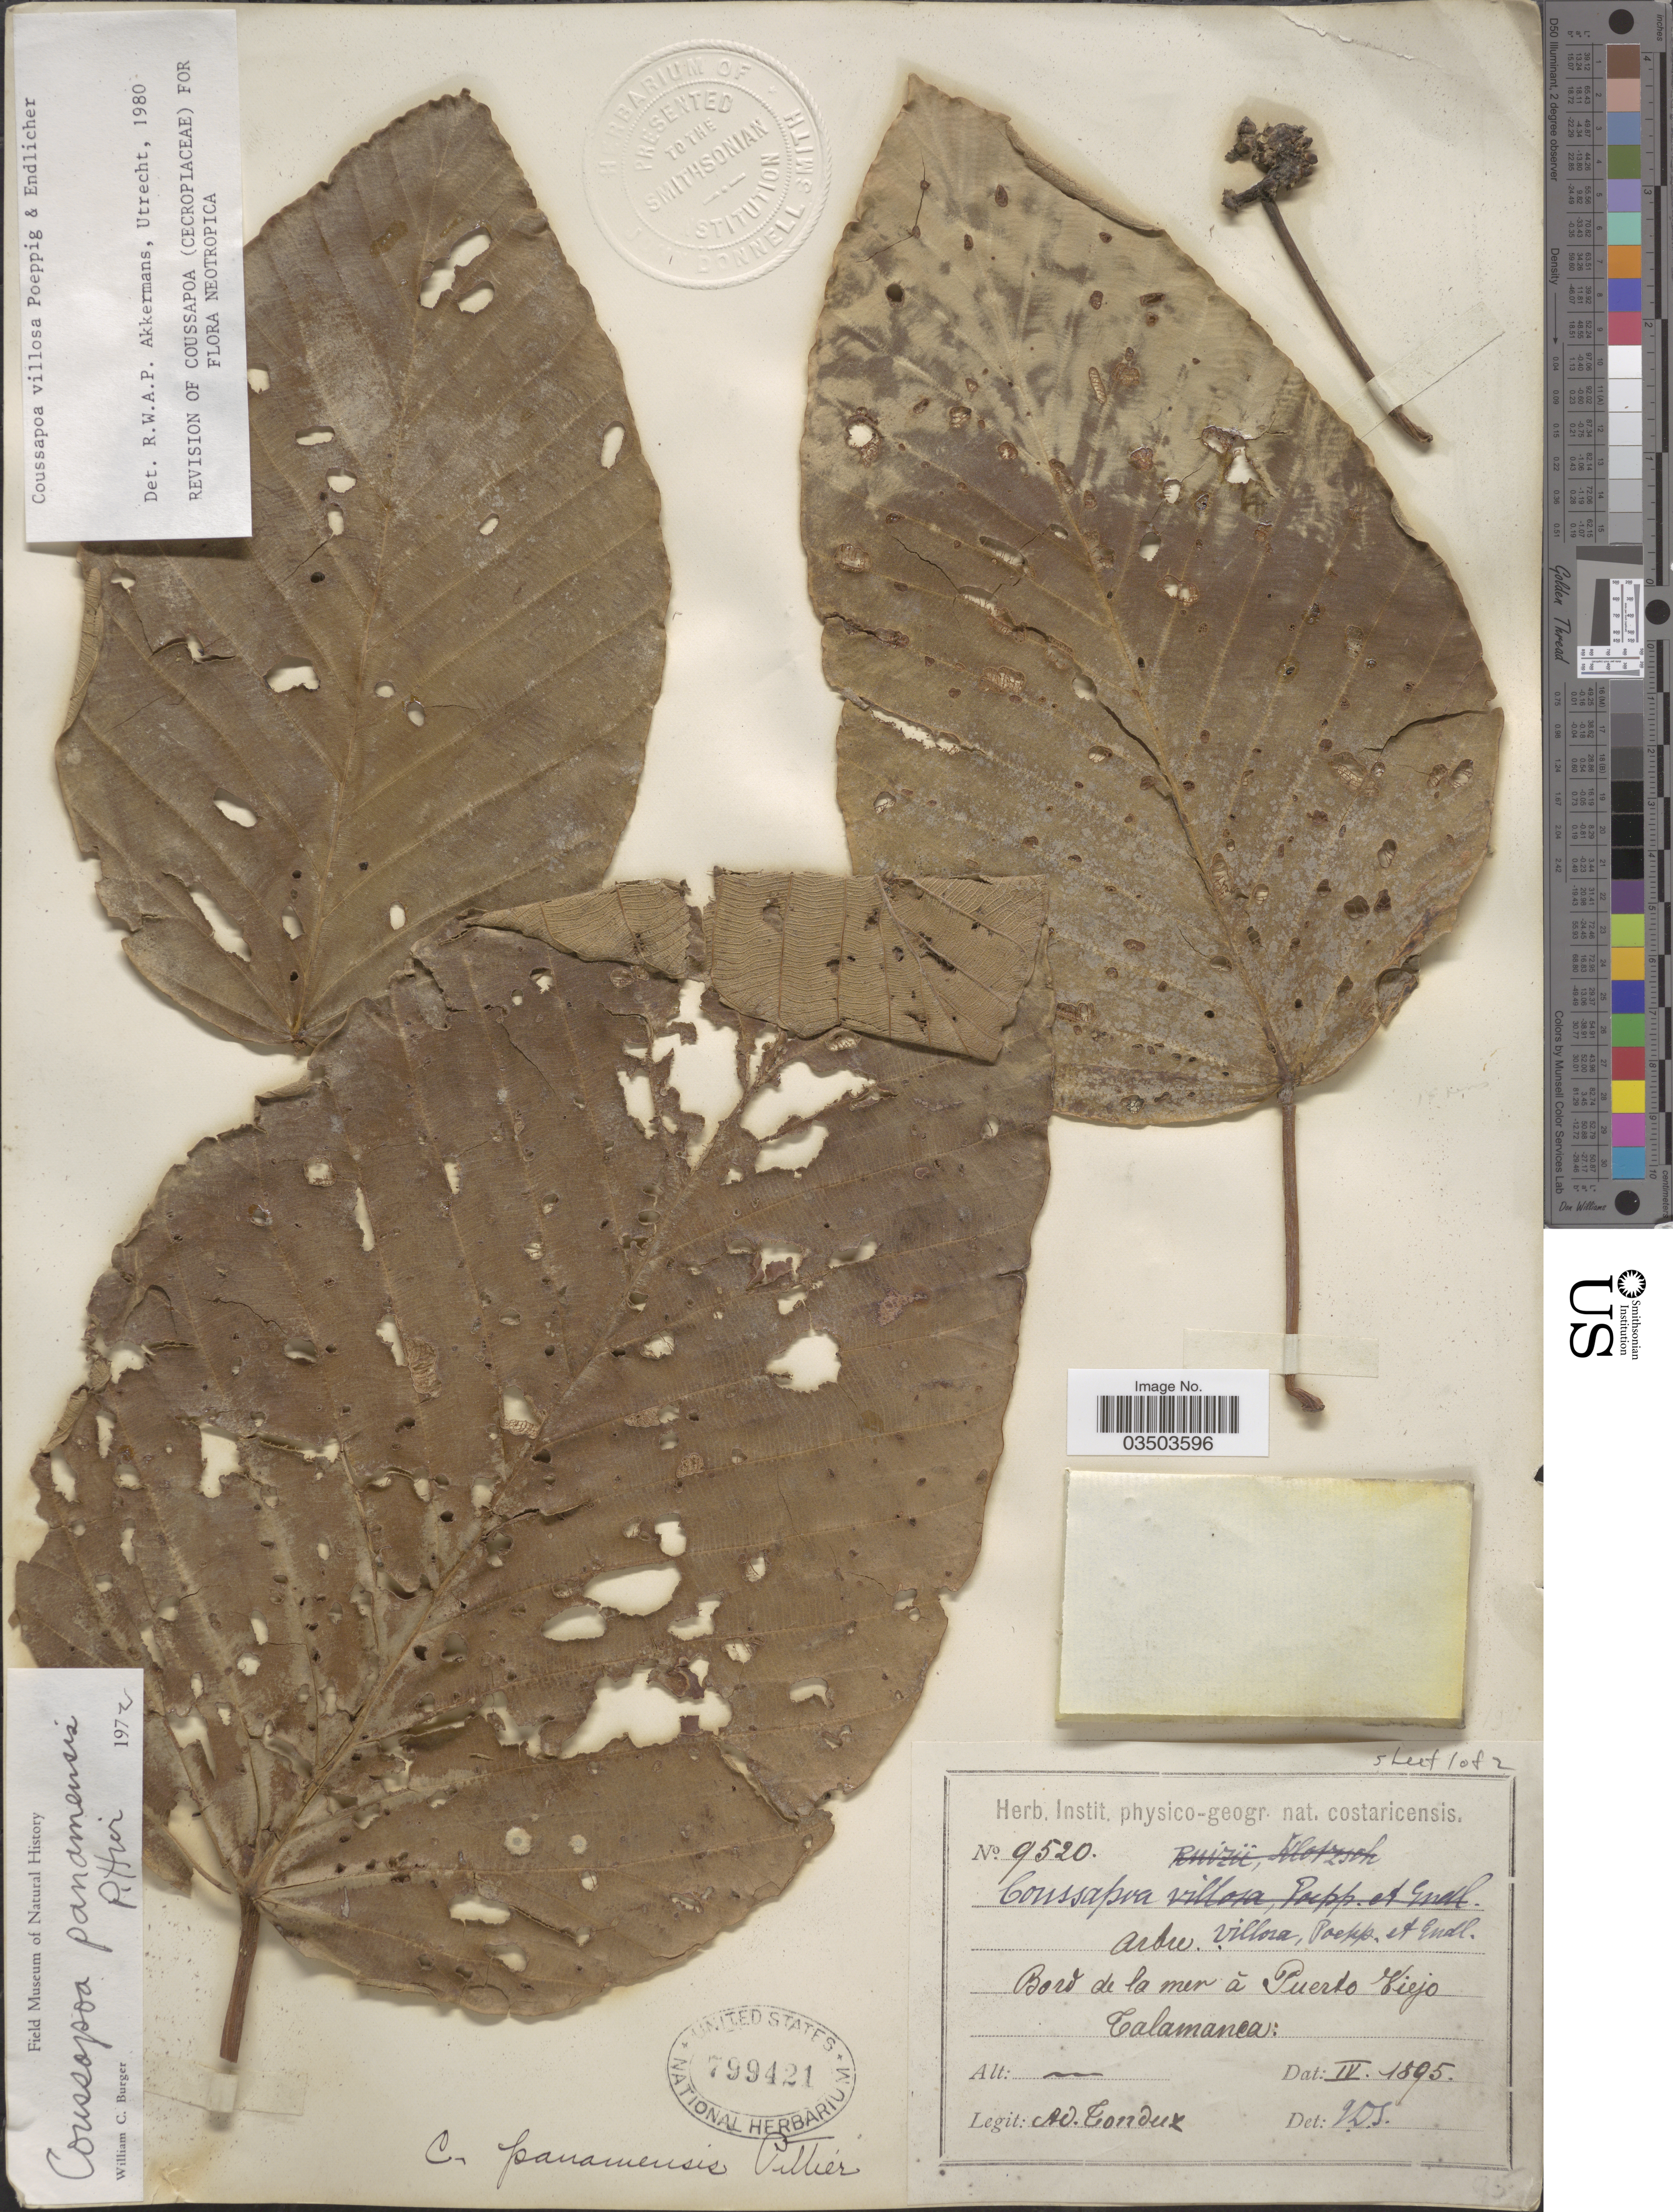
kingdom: Plantae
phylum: Tracheophyta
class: Magnoliopsida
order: Rosales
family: Urticaceae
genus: Coussapoa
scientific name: Coussapoa villosa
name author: Poepp. & Endl.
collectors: A. Tonduz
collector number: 9520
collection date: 1895-04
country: Costa Rica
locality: Bord de la mer á Puerto Viejo. Talamanca.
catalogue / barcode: US 799421